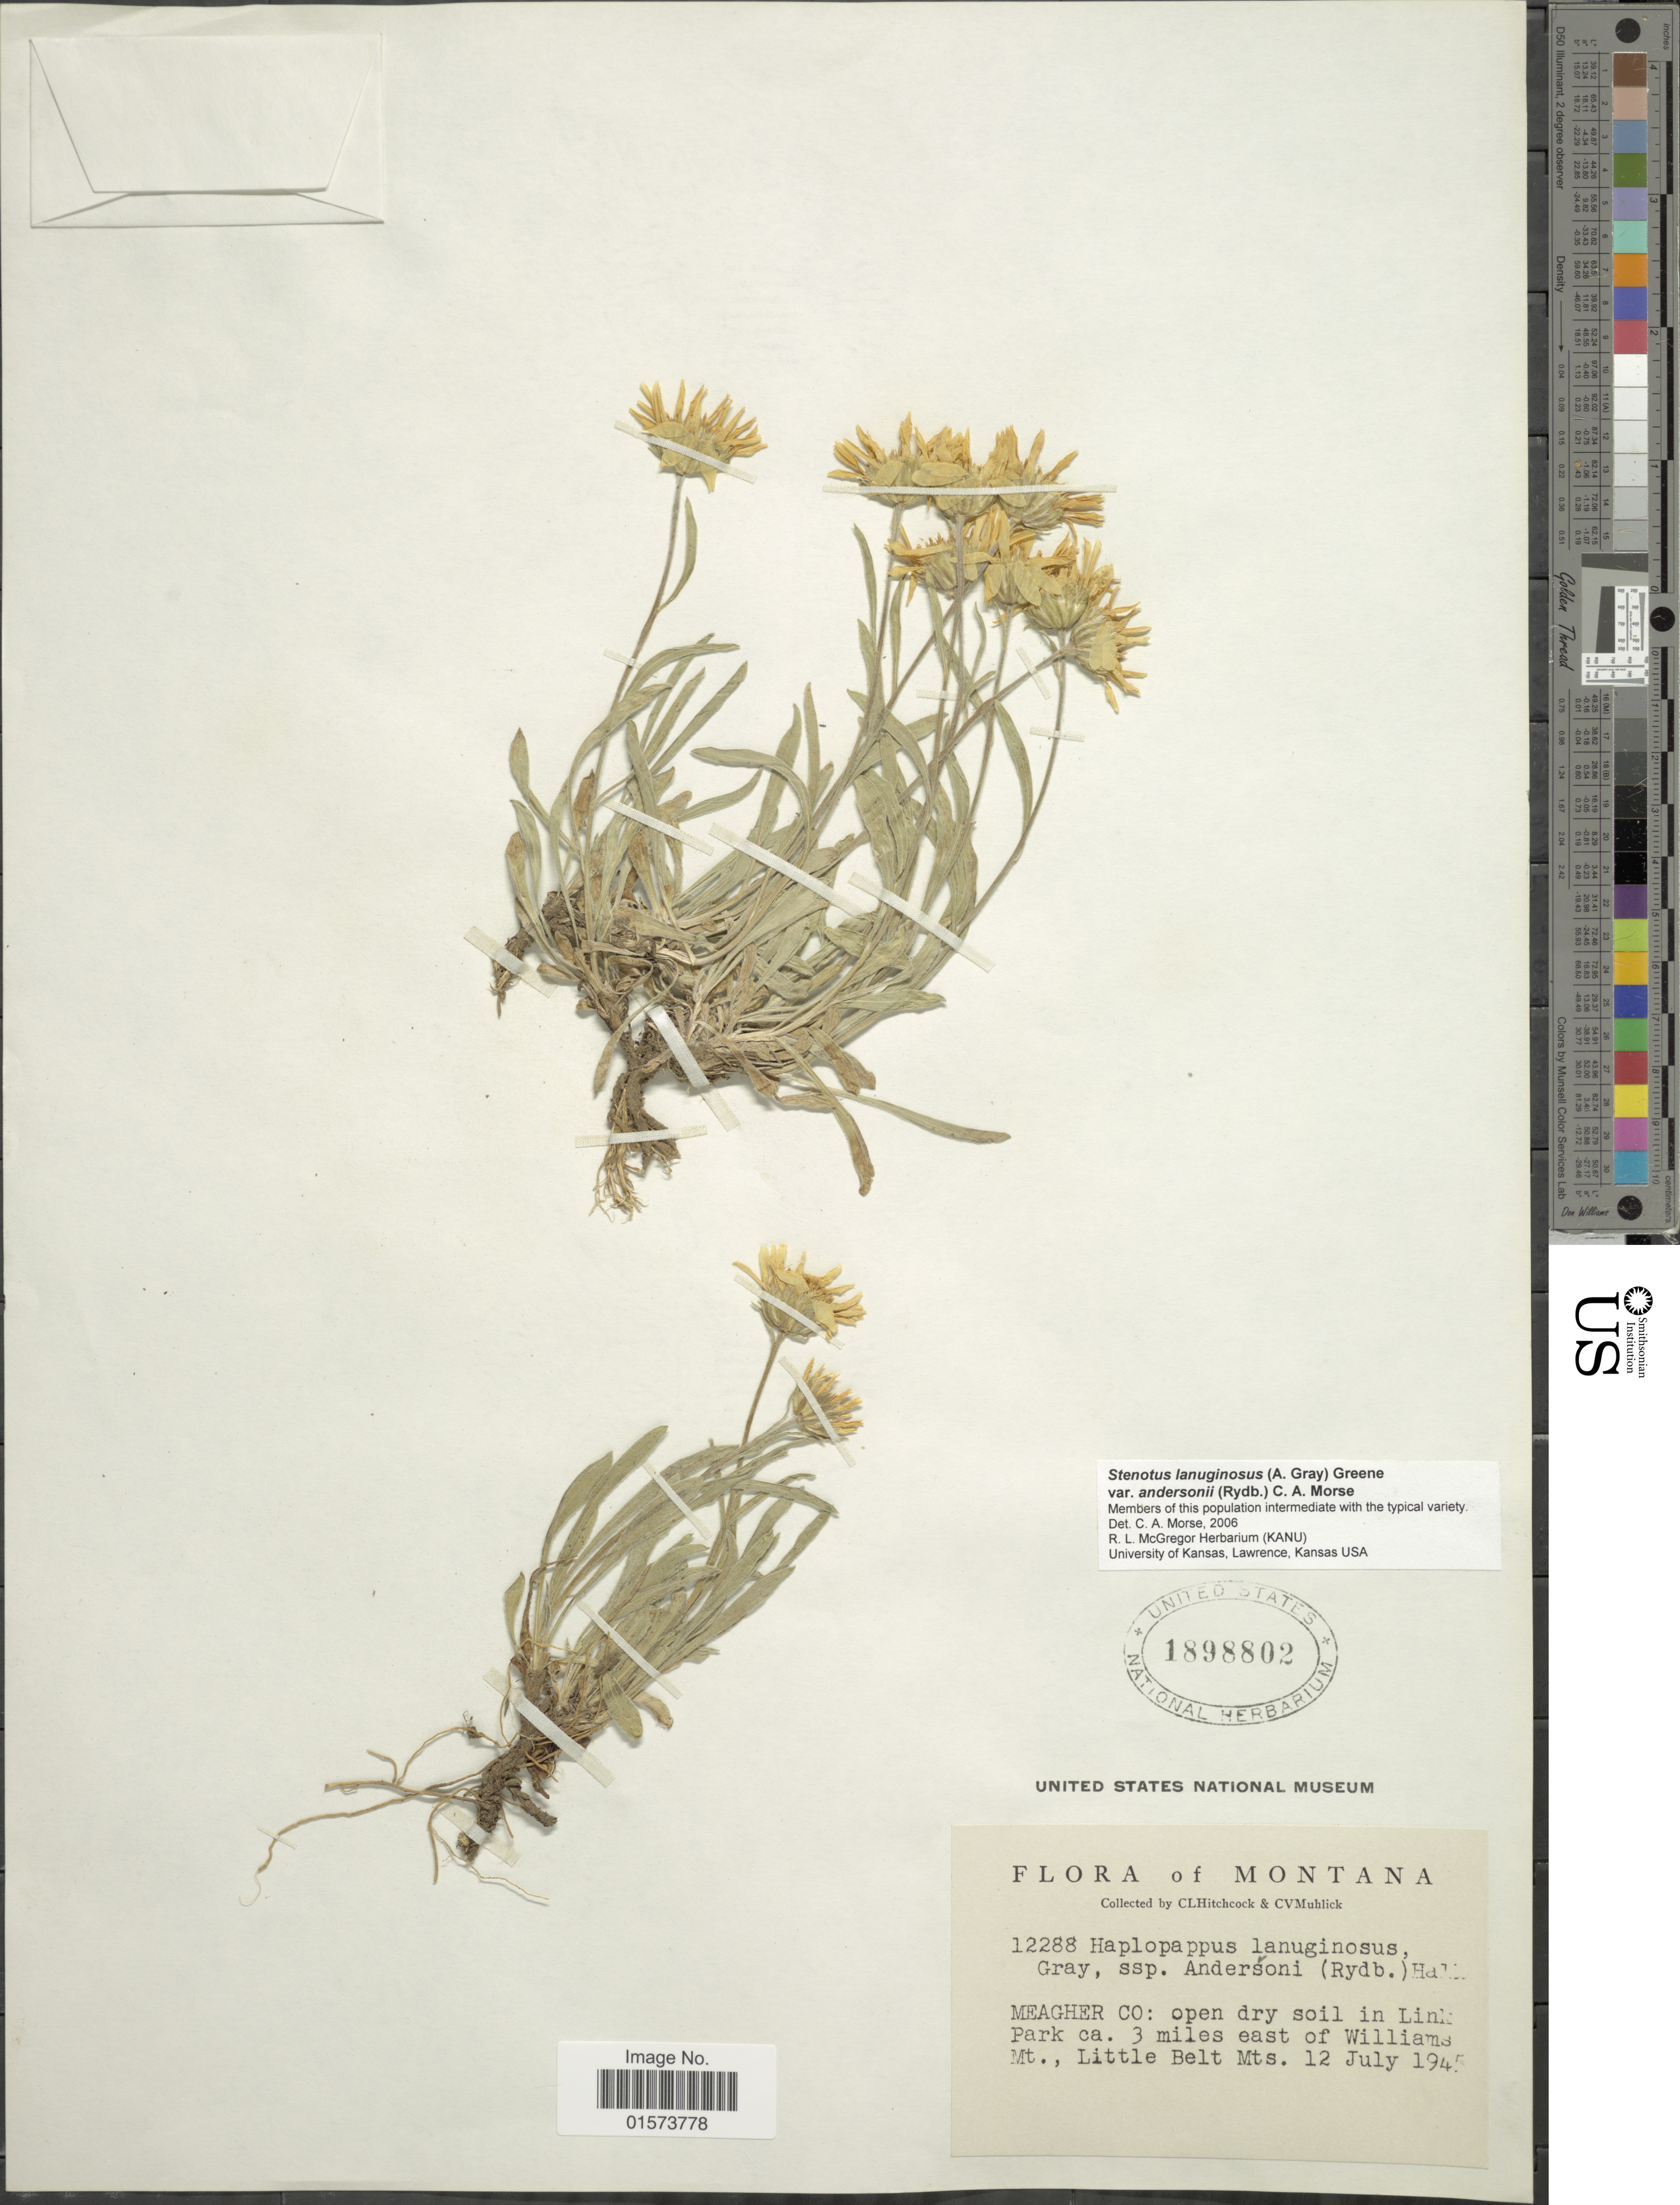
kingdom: Plantae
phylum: Tracheophyta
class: Magnoliopsida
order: Asterales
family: Asteraceae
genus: Stenotus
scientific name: Stenotus lanuginosus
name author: (A. Gray) Greene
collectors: C. L. Hitchcock & C. V. Muhlick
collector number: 12288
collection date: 1945-07-12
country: United States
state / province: Montana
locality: Meagher Co: open dry soil in Link Park ca. 3 miles east of Williams Mt., Little Belt Mts.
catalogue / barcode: US 1898802